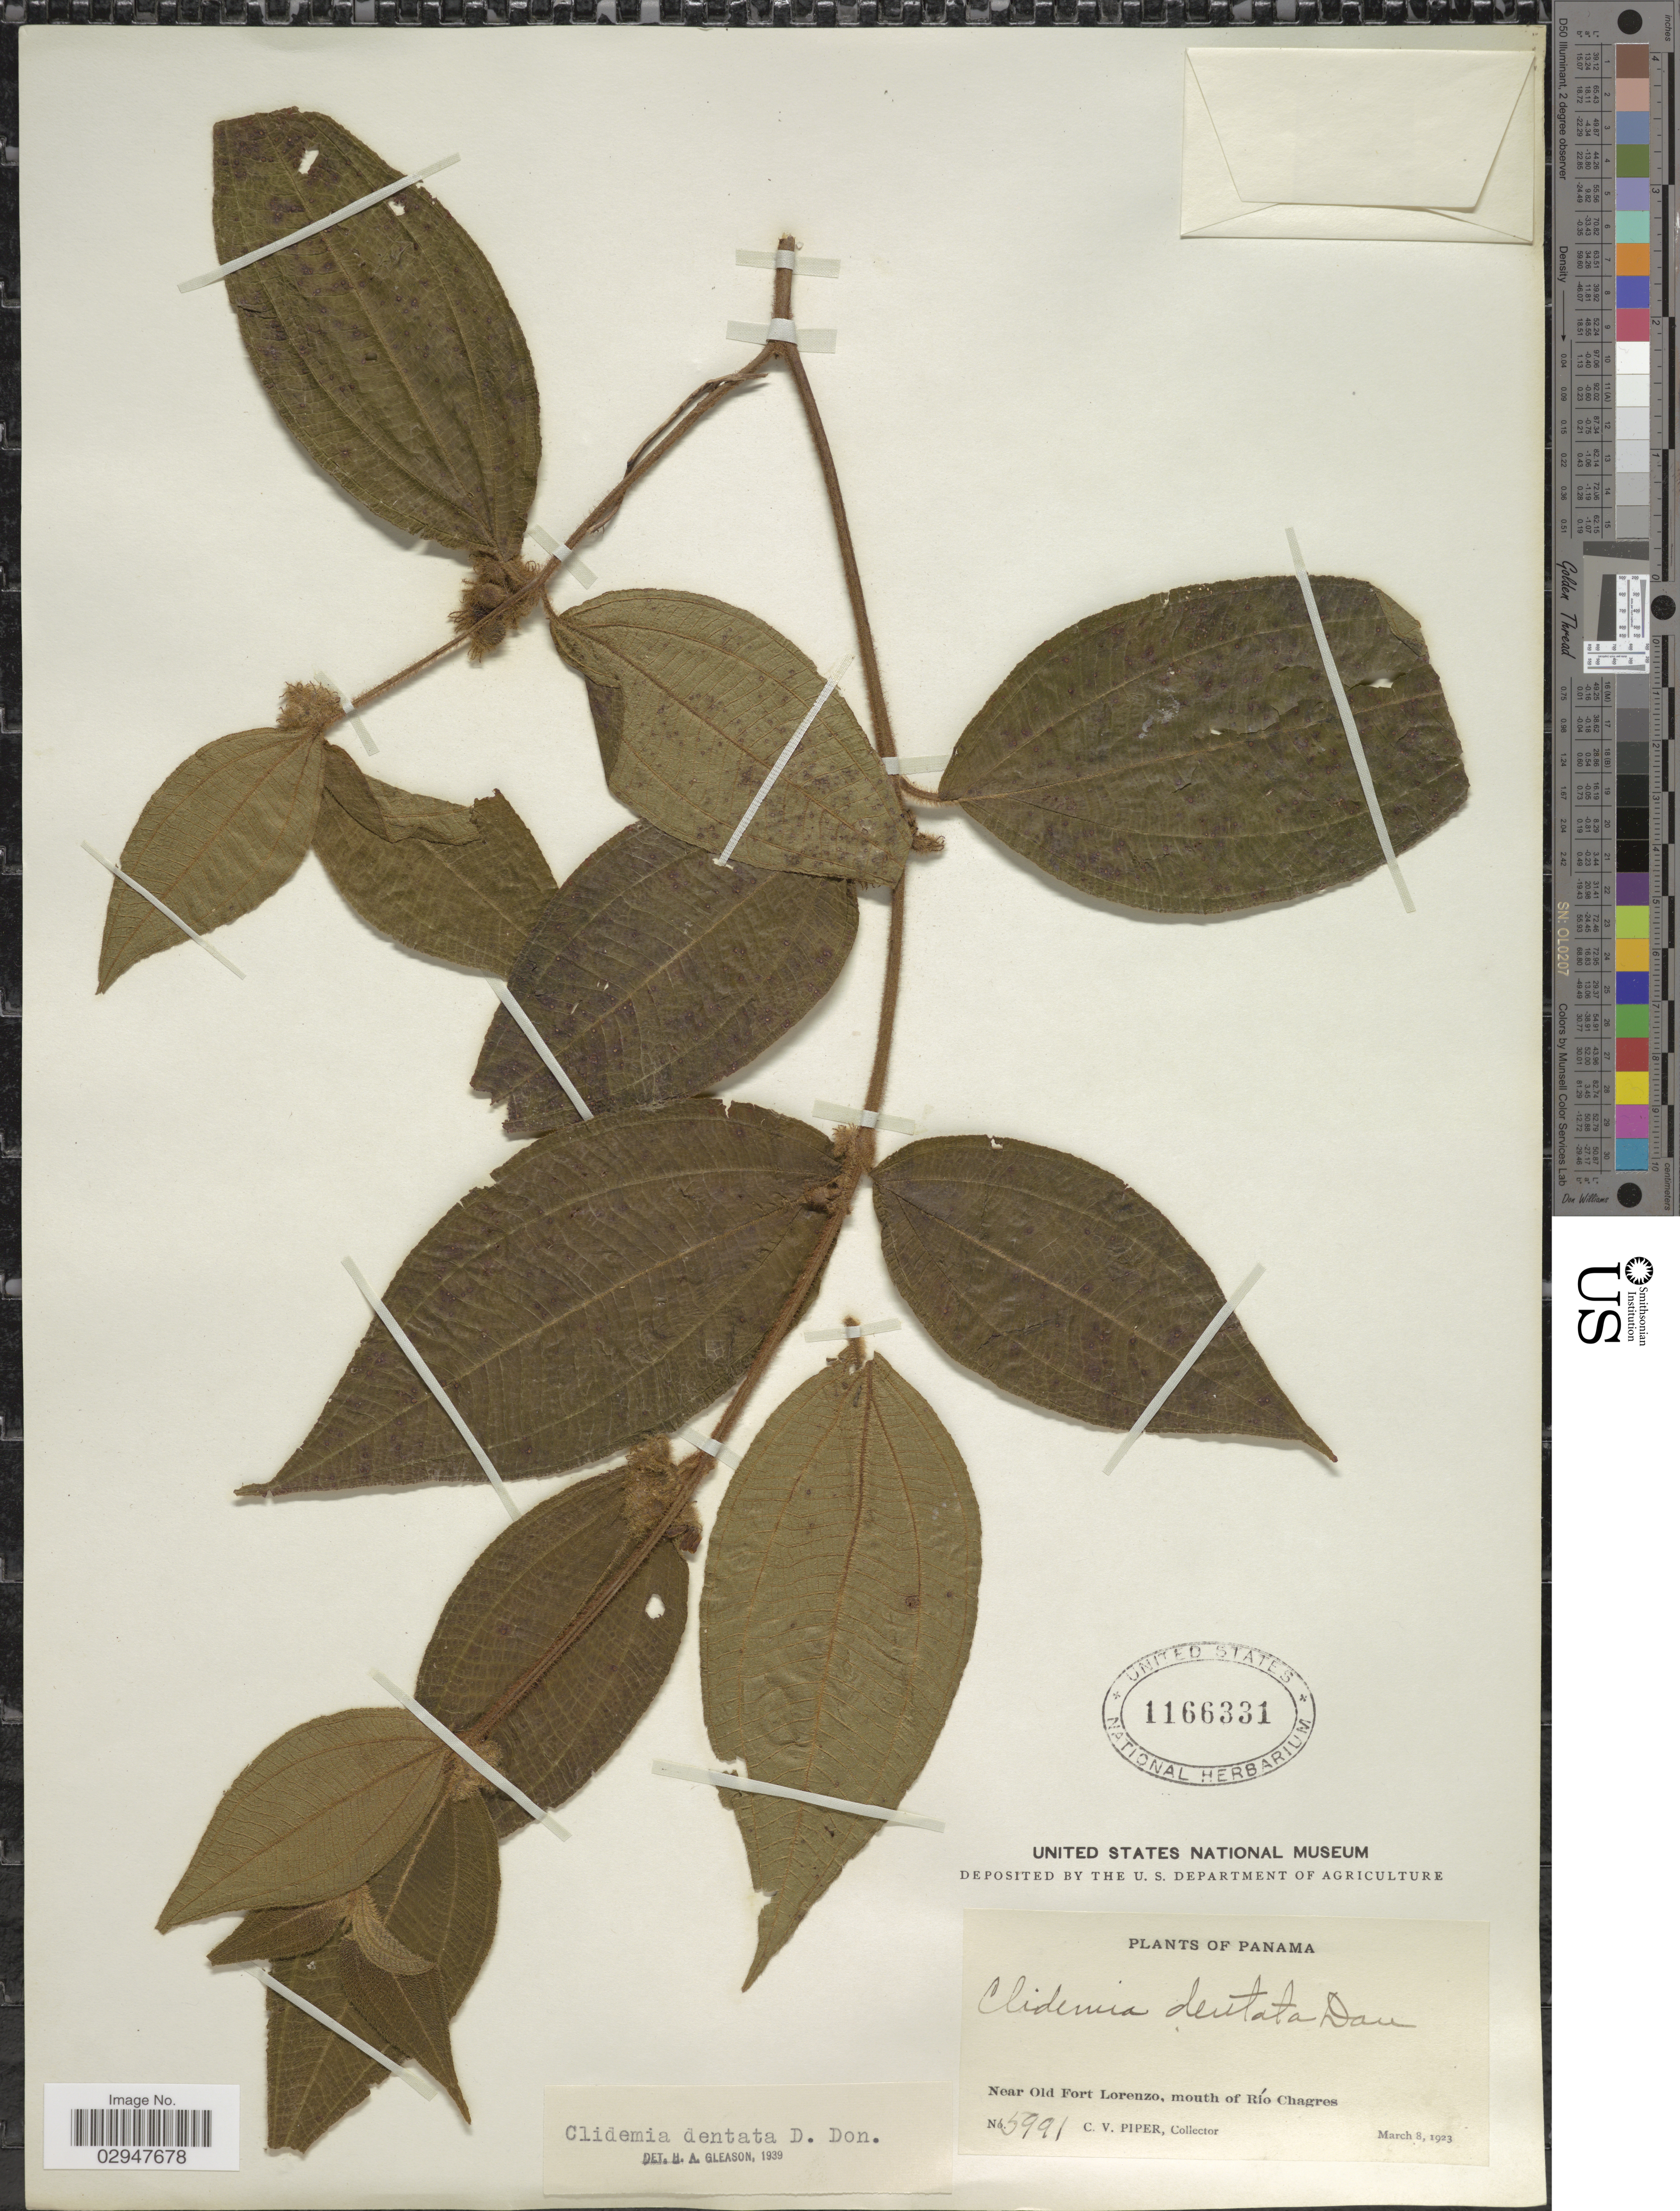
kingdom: Plantae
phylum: Tracheophyta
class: Magnoliopsida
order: Myrtales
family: Melastomataceae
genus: Clidemia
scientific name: Clidemia dentata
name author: D. Don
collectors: C. V. Piper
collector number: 5991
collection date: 1923-03-08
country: Panama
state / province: Colón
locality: Near Old Fort Lorenzo, mouth of Río Chagres.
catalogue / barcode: US 1166331